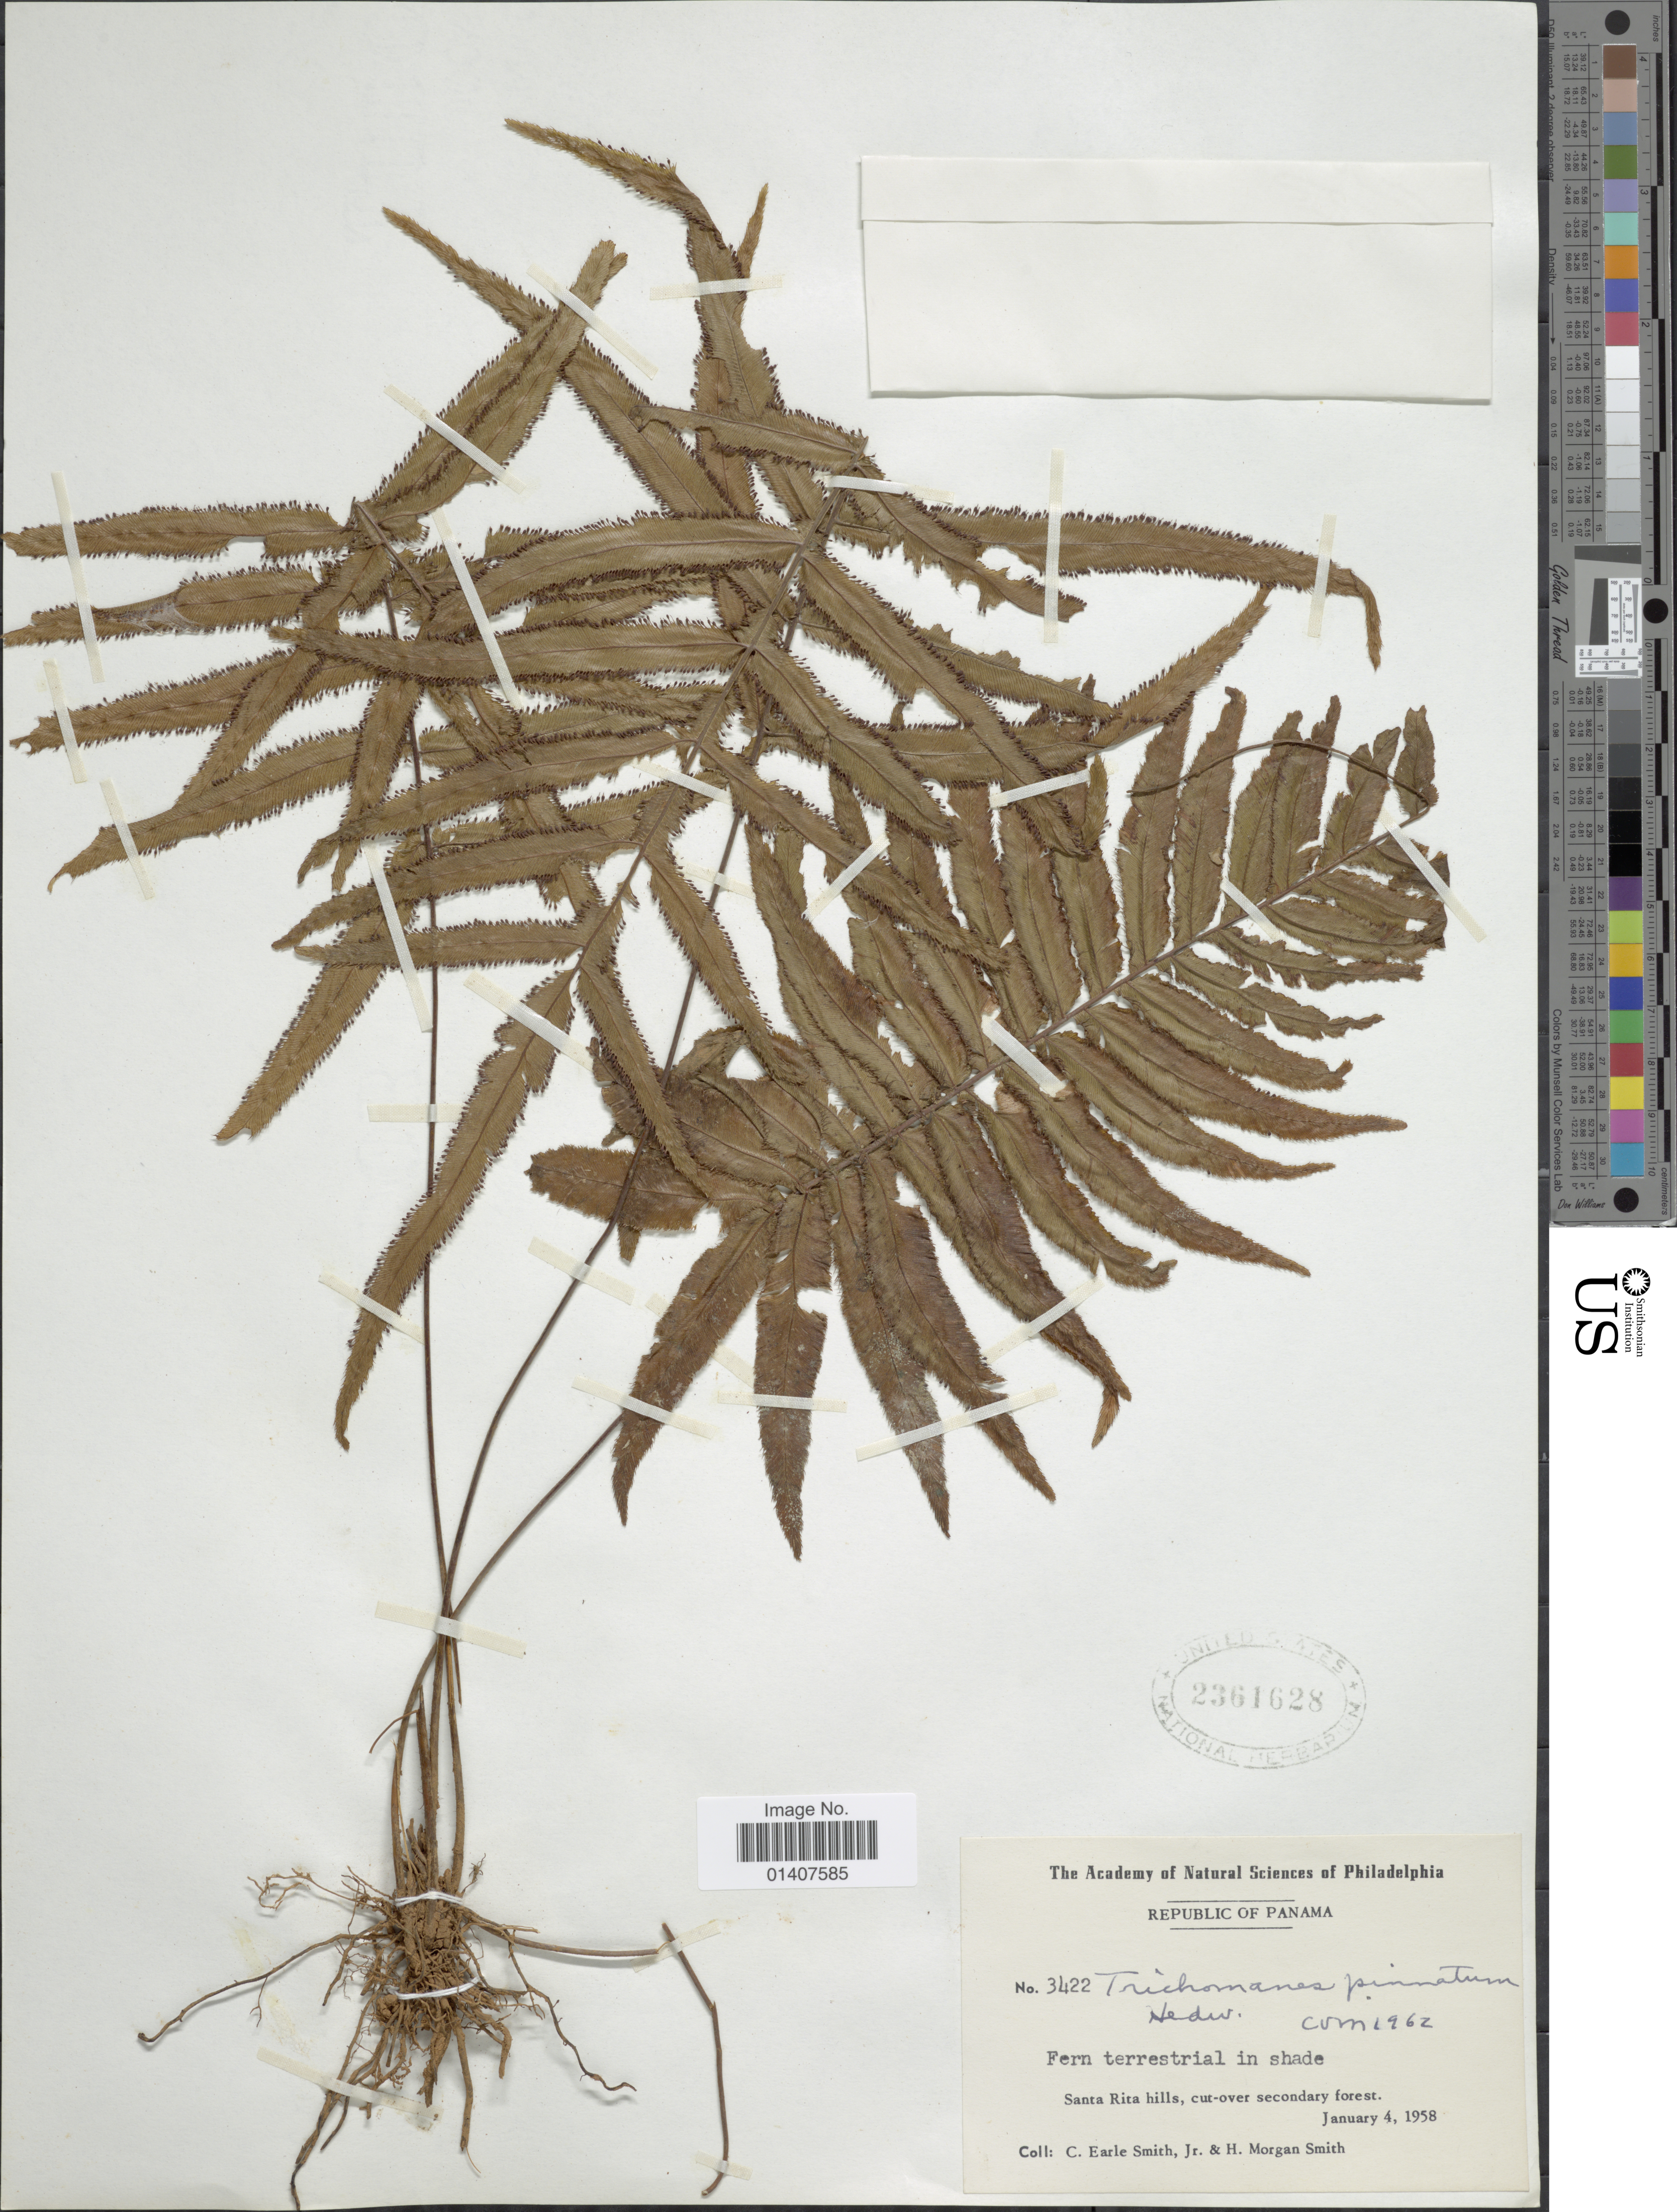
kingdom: Plantae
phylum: Tracheophyta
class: Polypodiopsida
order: Hymenophyllales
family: Hymenophyllaceae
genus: Trichomanes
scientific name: Trichomanes pinnatum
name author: Hedw.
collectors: C. E. Smith Jr. & H. M. Smith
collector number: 3422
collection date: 1958-01-04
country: Panama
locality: Republic of panama, fern terrestrial in shade, Santa Rita hills, cut-over seconary forest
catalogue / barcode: US 2361628